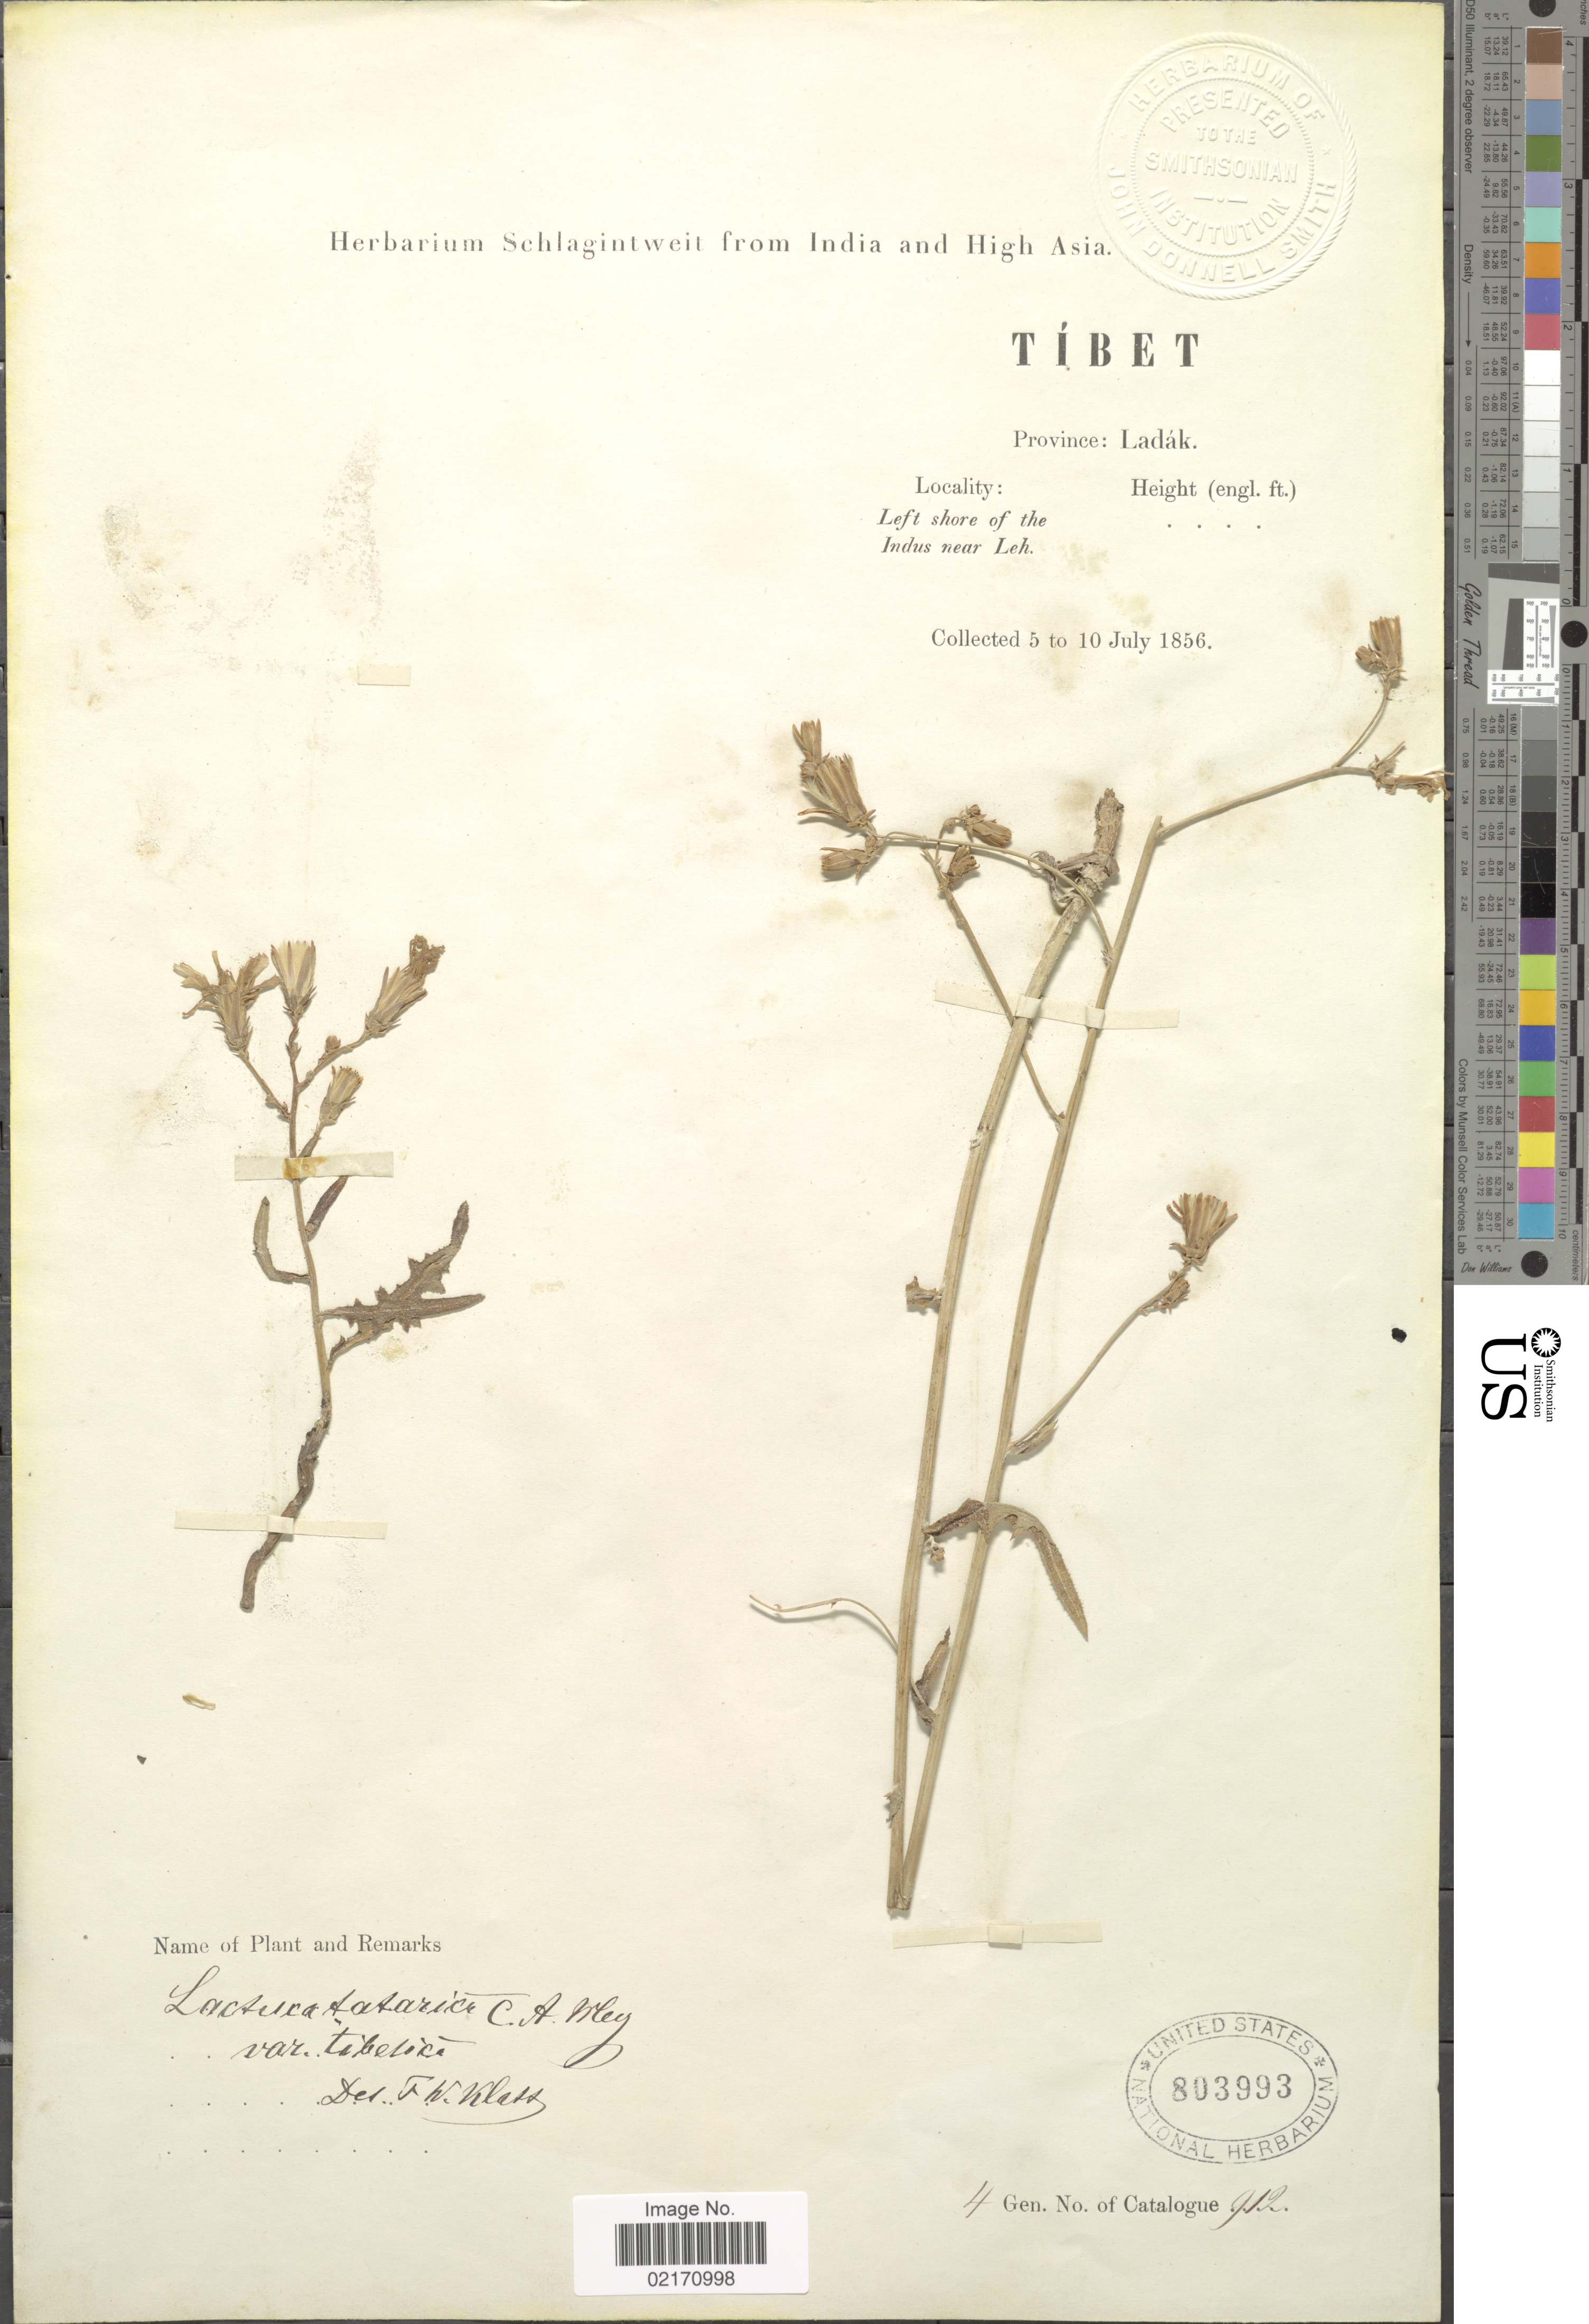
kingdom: Plantae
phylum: Tracheophyta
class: Magnoliopsida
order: Asterales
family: Asteraceae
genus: Mulgedium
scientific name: Mulgedium tataricum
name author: (L.) DC.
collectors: ex herb. Schlagintweit from India and High Asia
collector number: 912?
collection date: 1856-07-05/1856-07-10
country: India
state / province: Ladakh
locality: Tibet, Province Ladak, left shore of the Indus near Leh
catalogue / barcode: US 803993